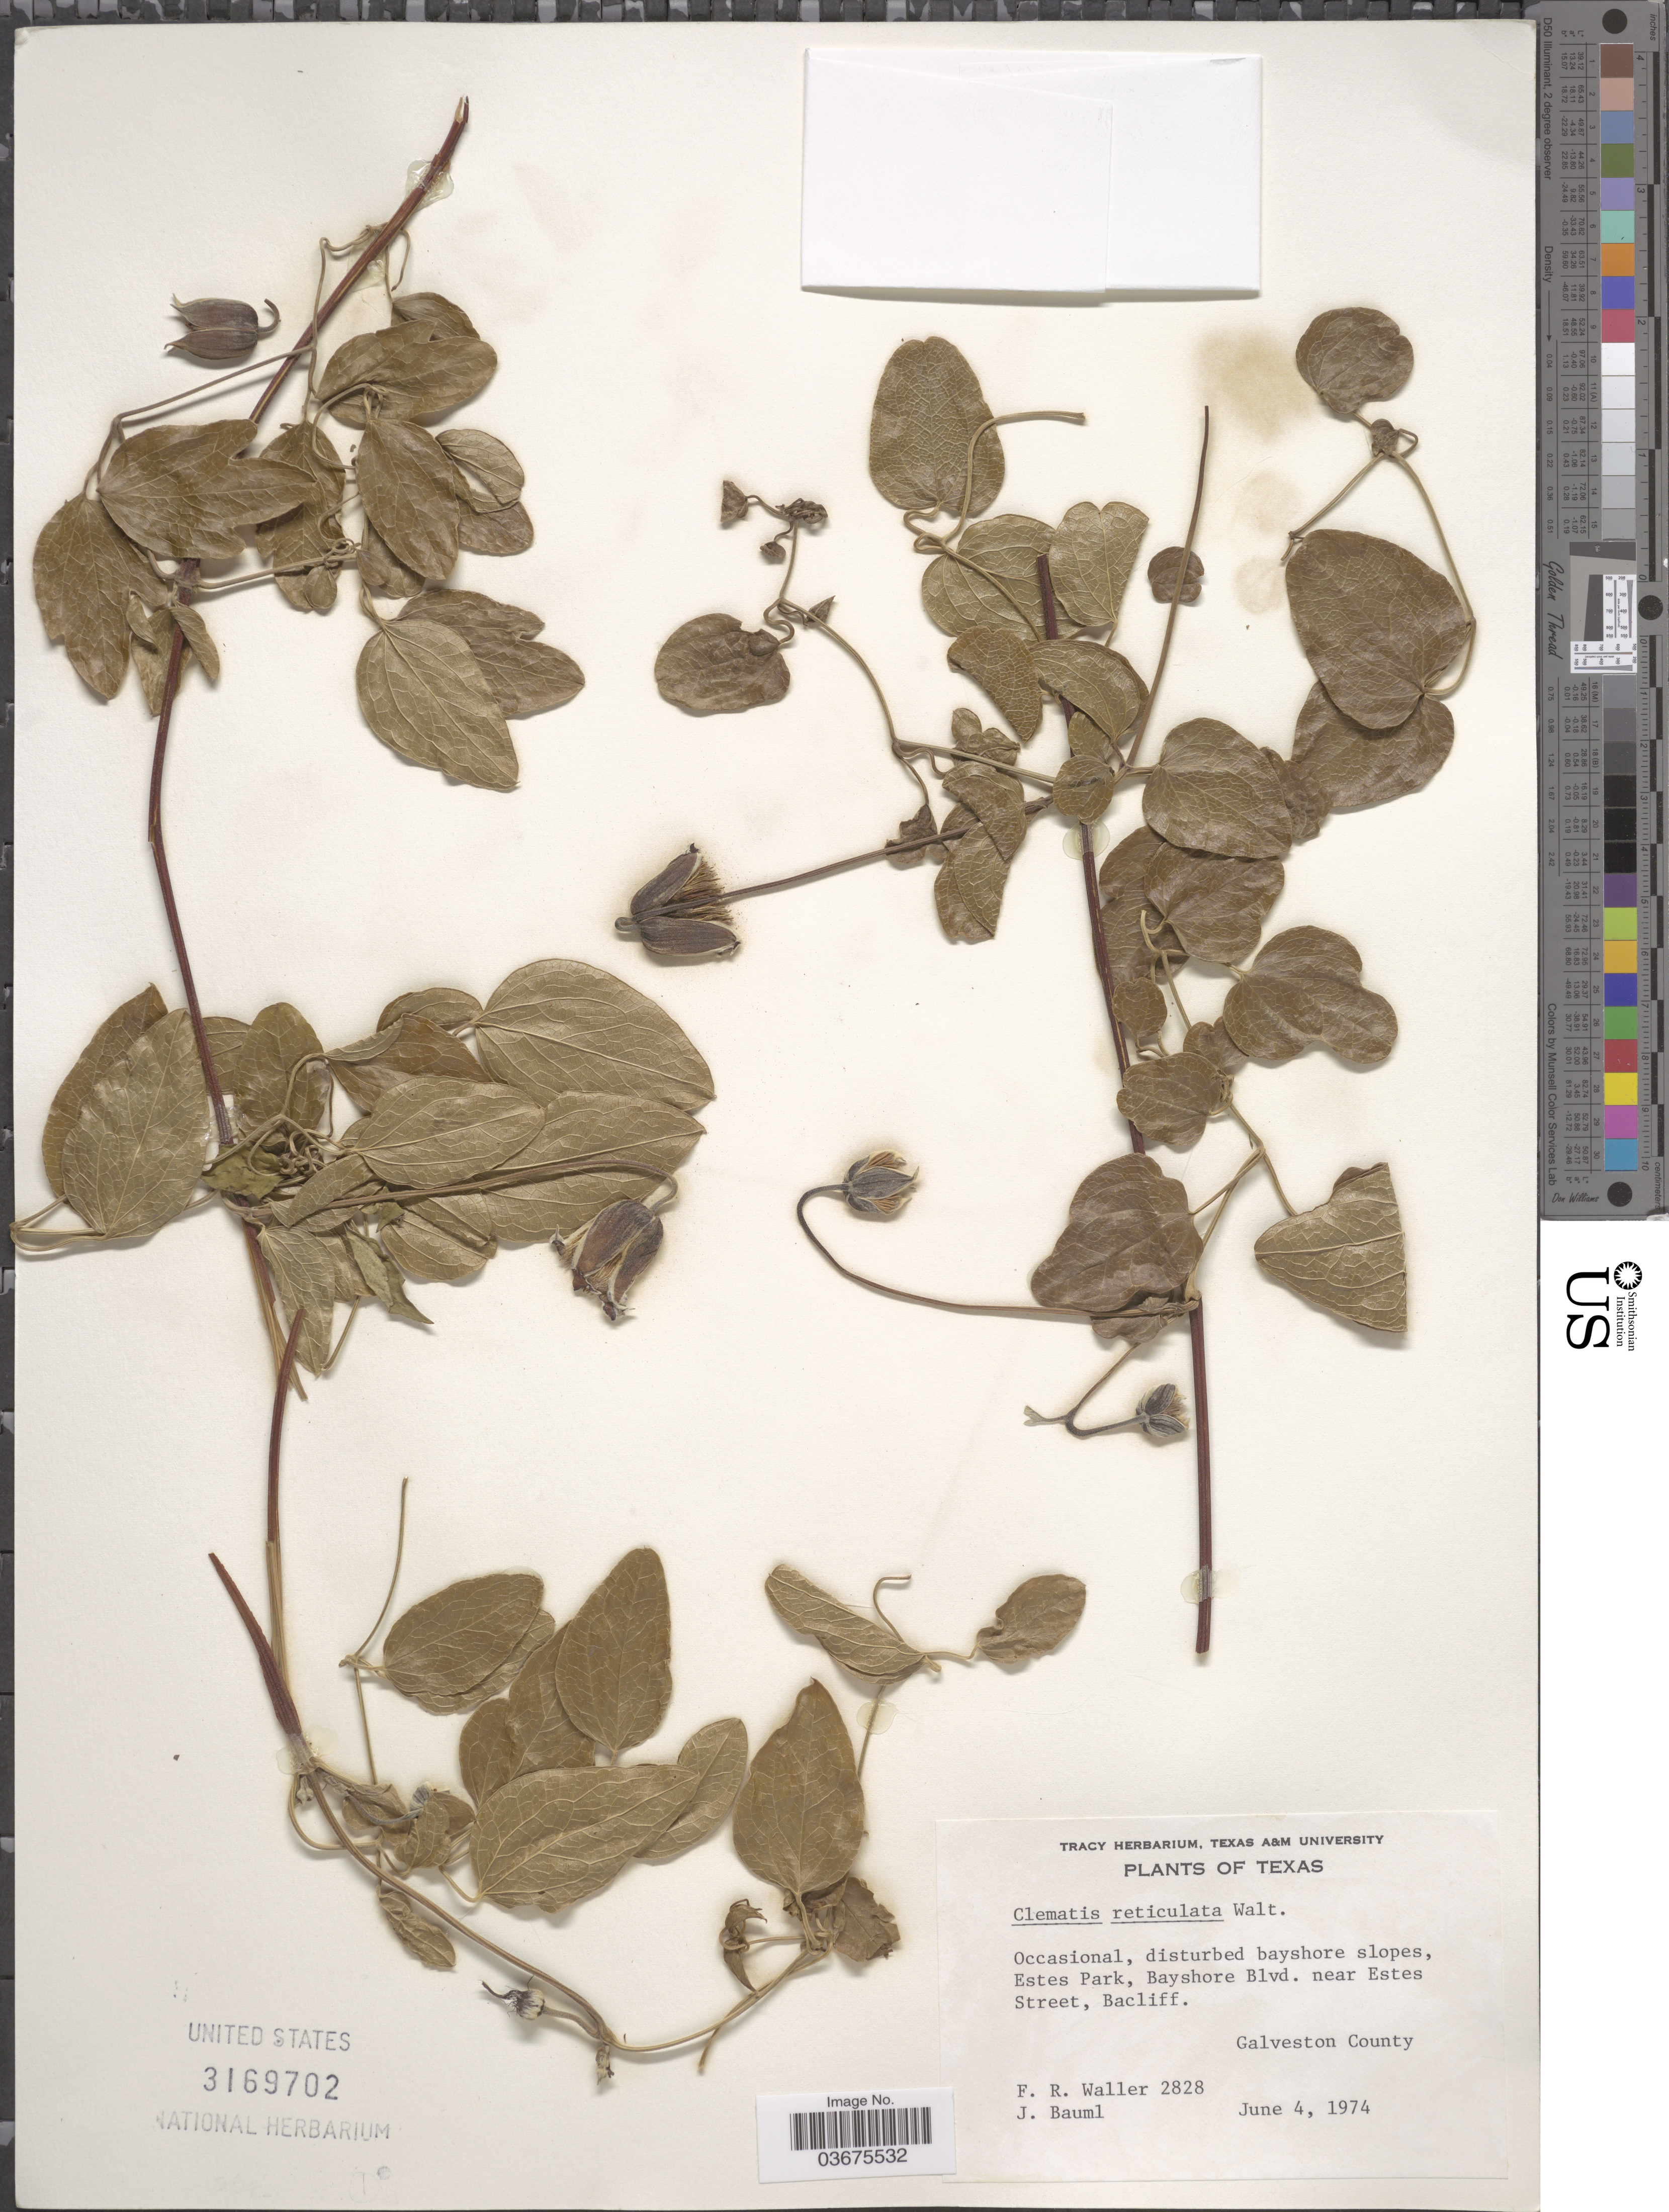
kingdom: Plantae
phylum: Tracheophyta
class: Magnoliopsida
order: Ranunculales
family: Ranunculaceae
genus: Clematis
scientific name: Clematis reticulata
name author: Walter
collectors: F. R. Waller & J. Bauml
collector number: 2828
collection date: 1974-06-04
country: United States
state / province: Texas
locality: Estes Park, Bayshore Blvd. near Estes Street, Bacliff. Galveston County.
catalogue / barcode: US 3169702